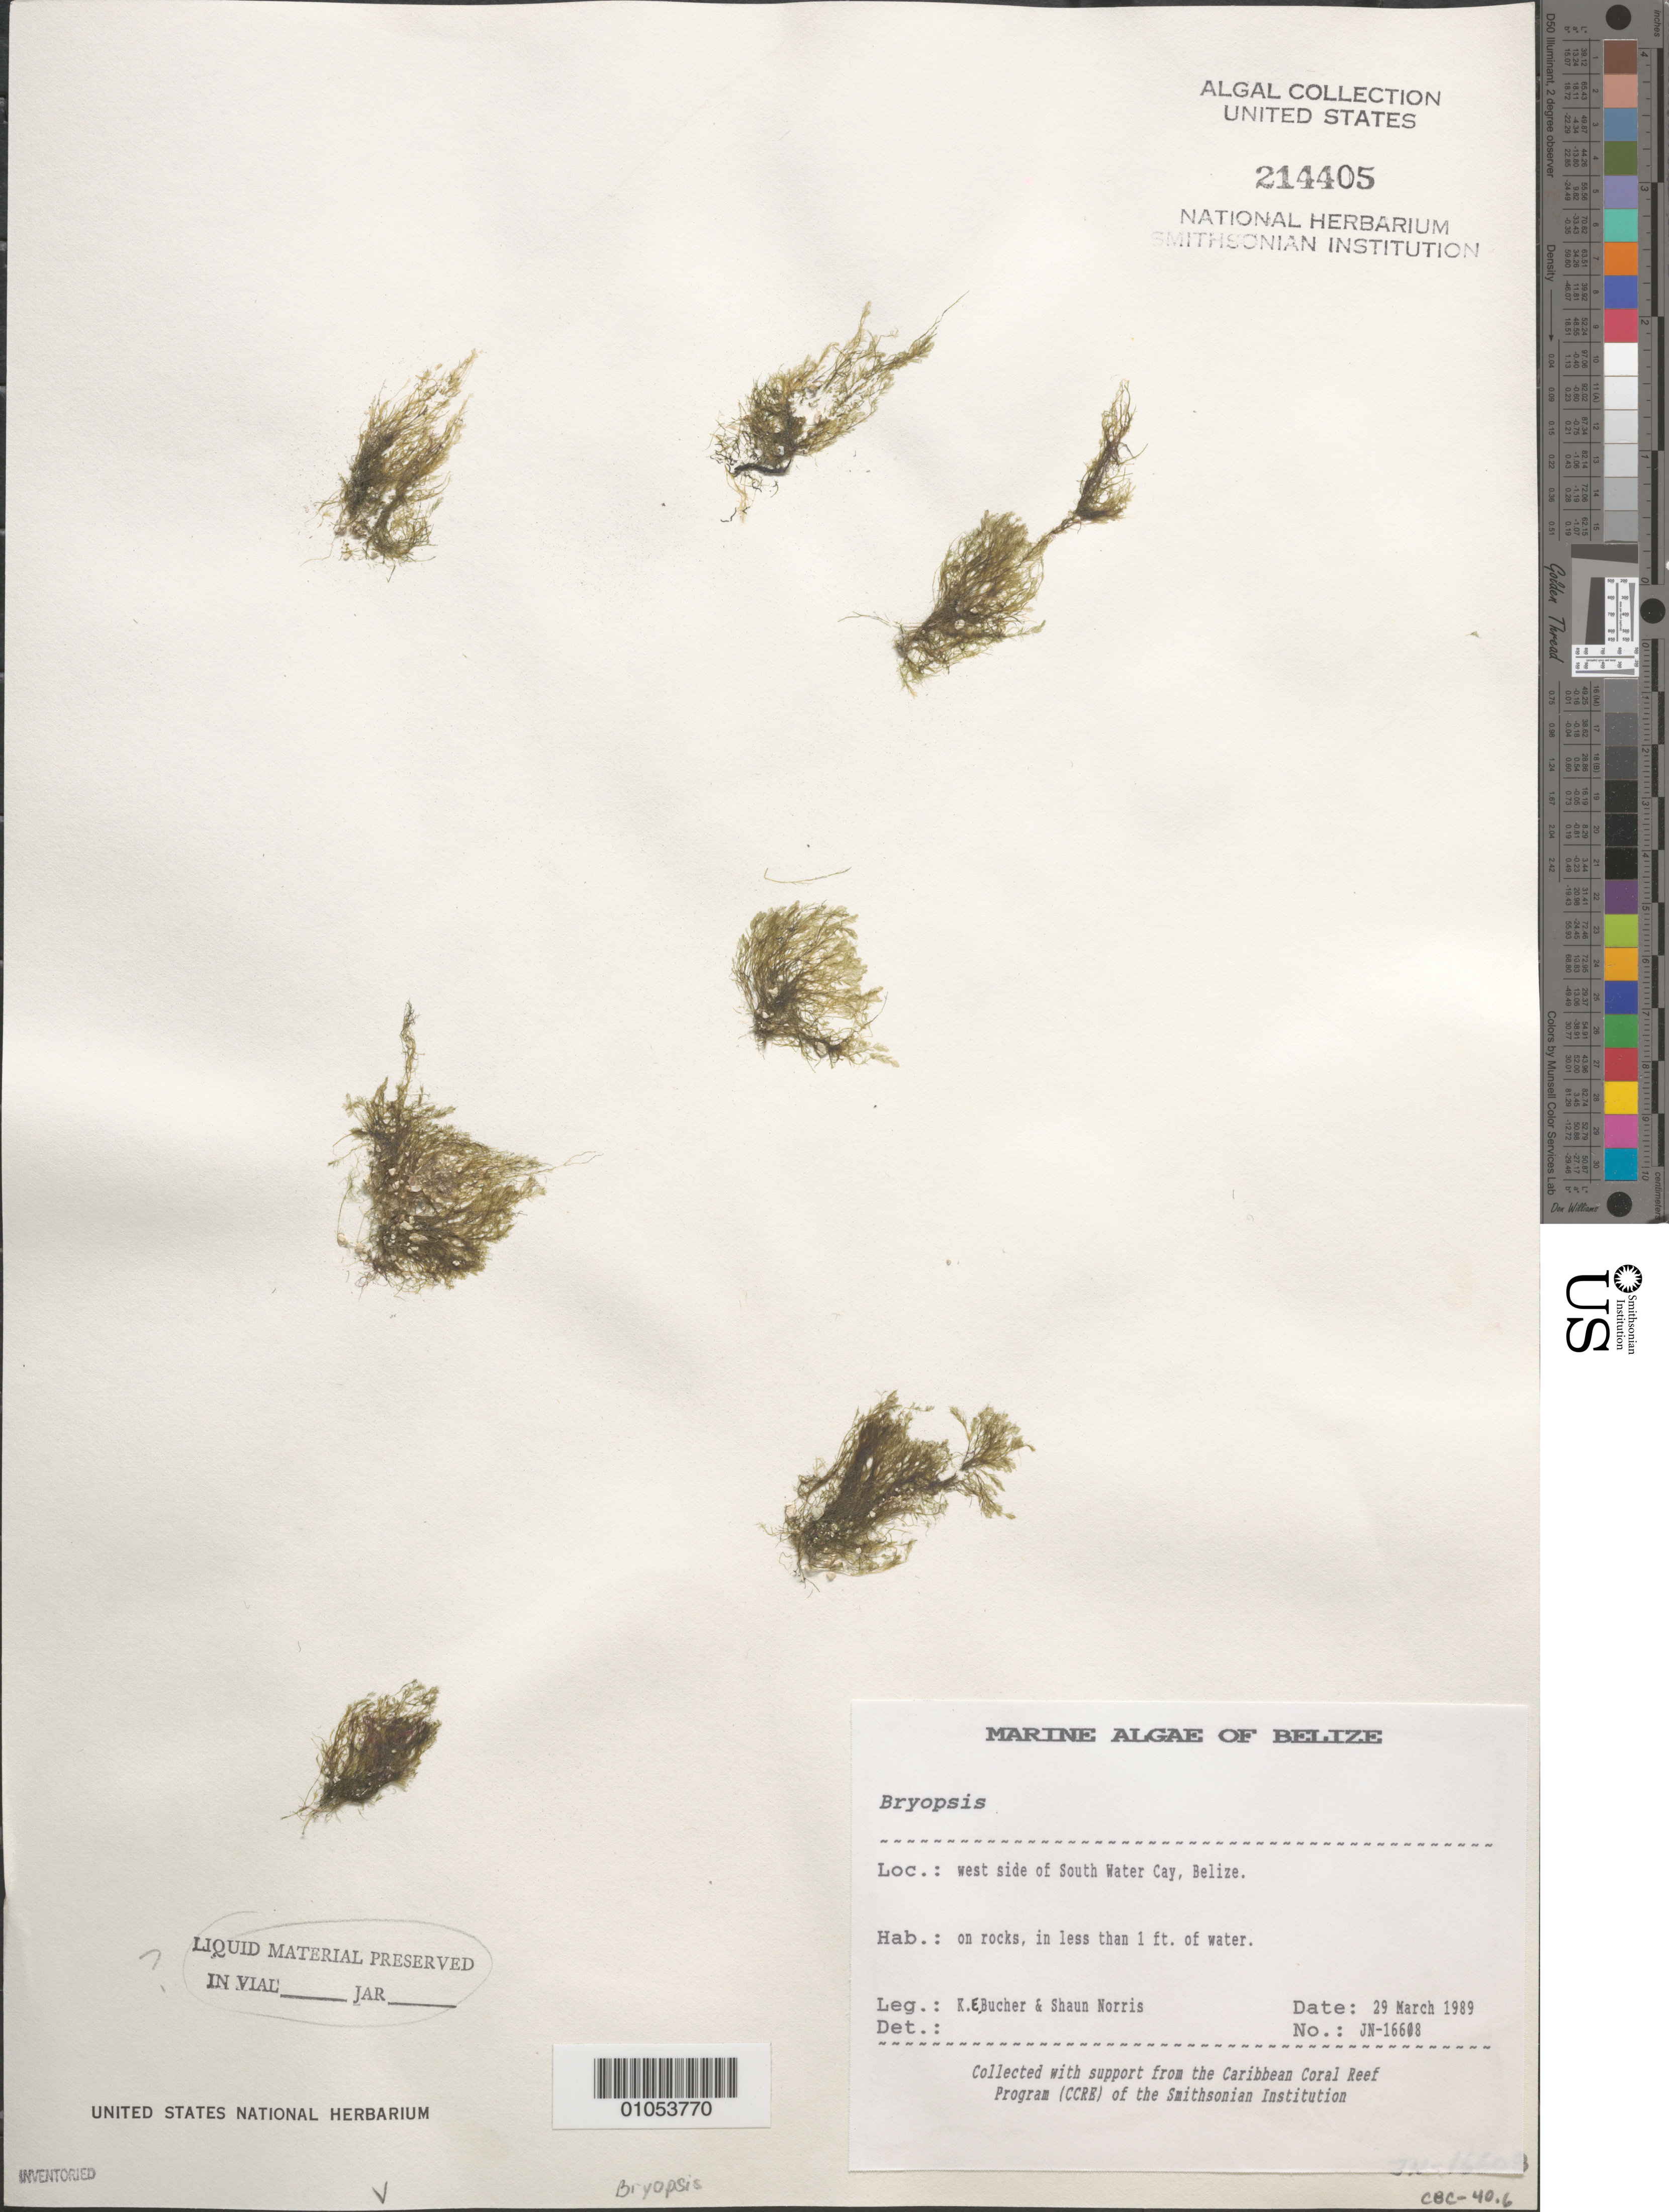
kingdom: Plantae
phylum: Chlorophyta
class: Ulvophyceae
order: Bryopsidales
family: Bryopsidaceae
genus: Bryopsis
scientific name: Bryopsis sp.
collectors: K. E. Bucher & S. Norris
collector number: JN-16608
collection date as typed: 29 Mar 1989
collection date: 1989-03-29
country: Belize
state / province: Stann Creek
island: South Water Cay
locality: West side of cay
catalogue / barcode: US 214405